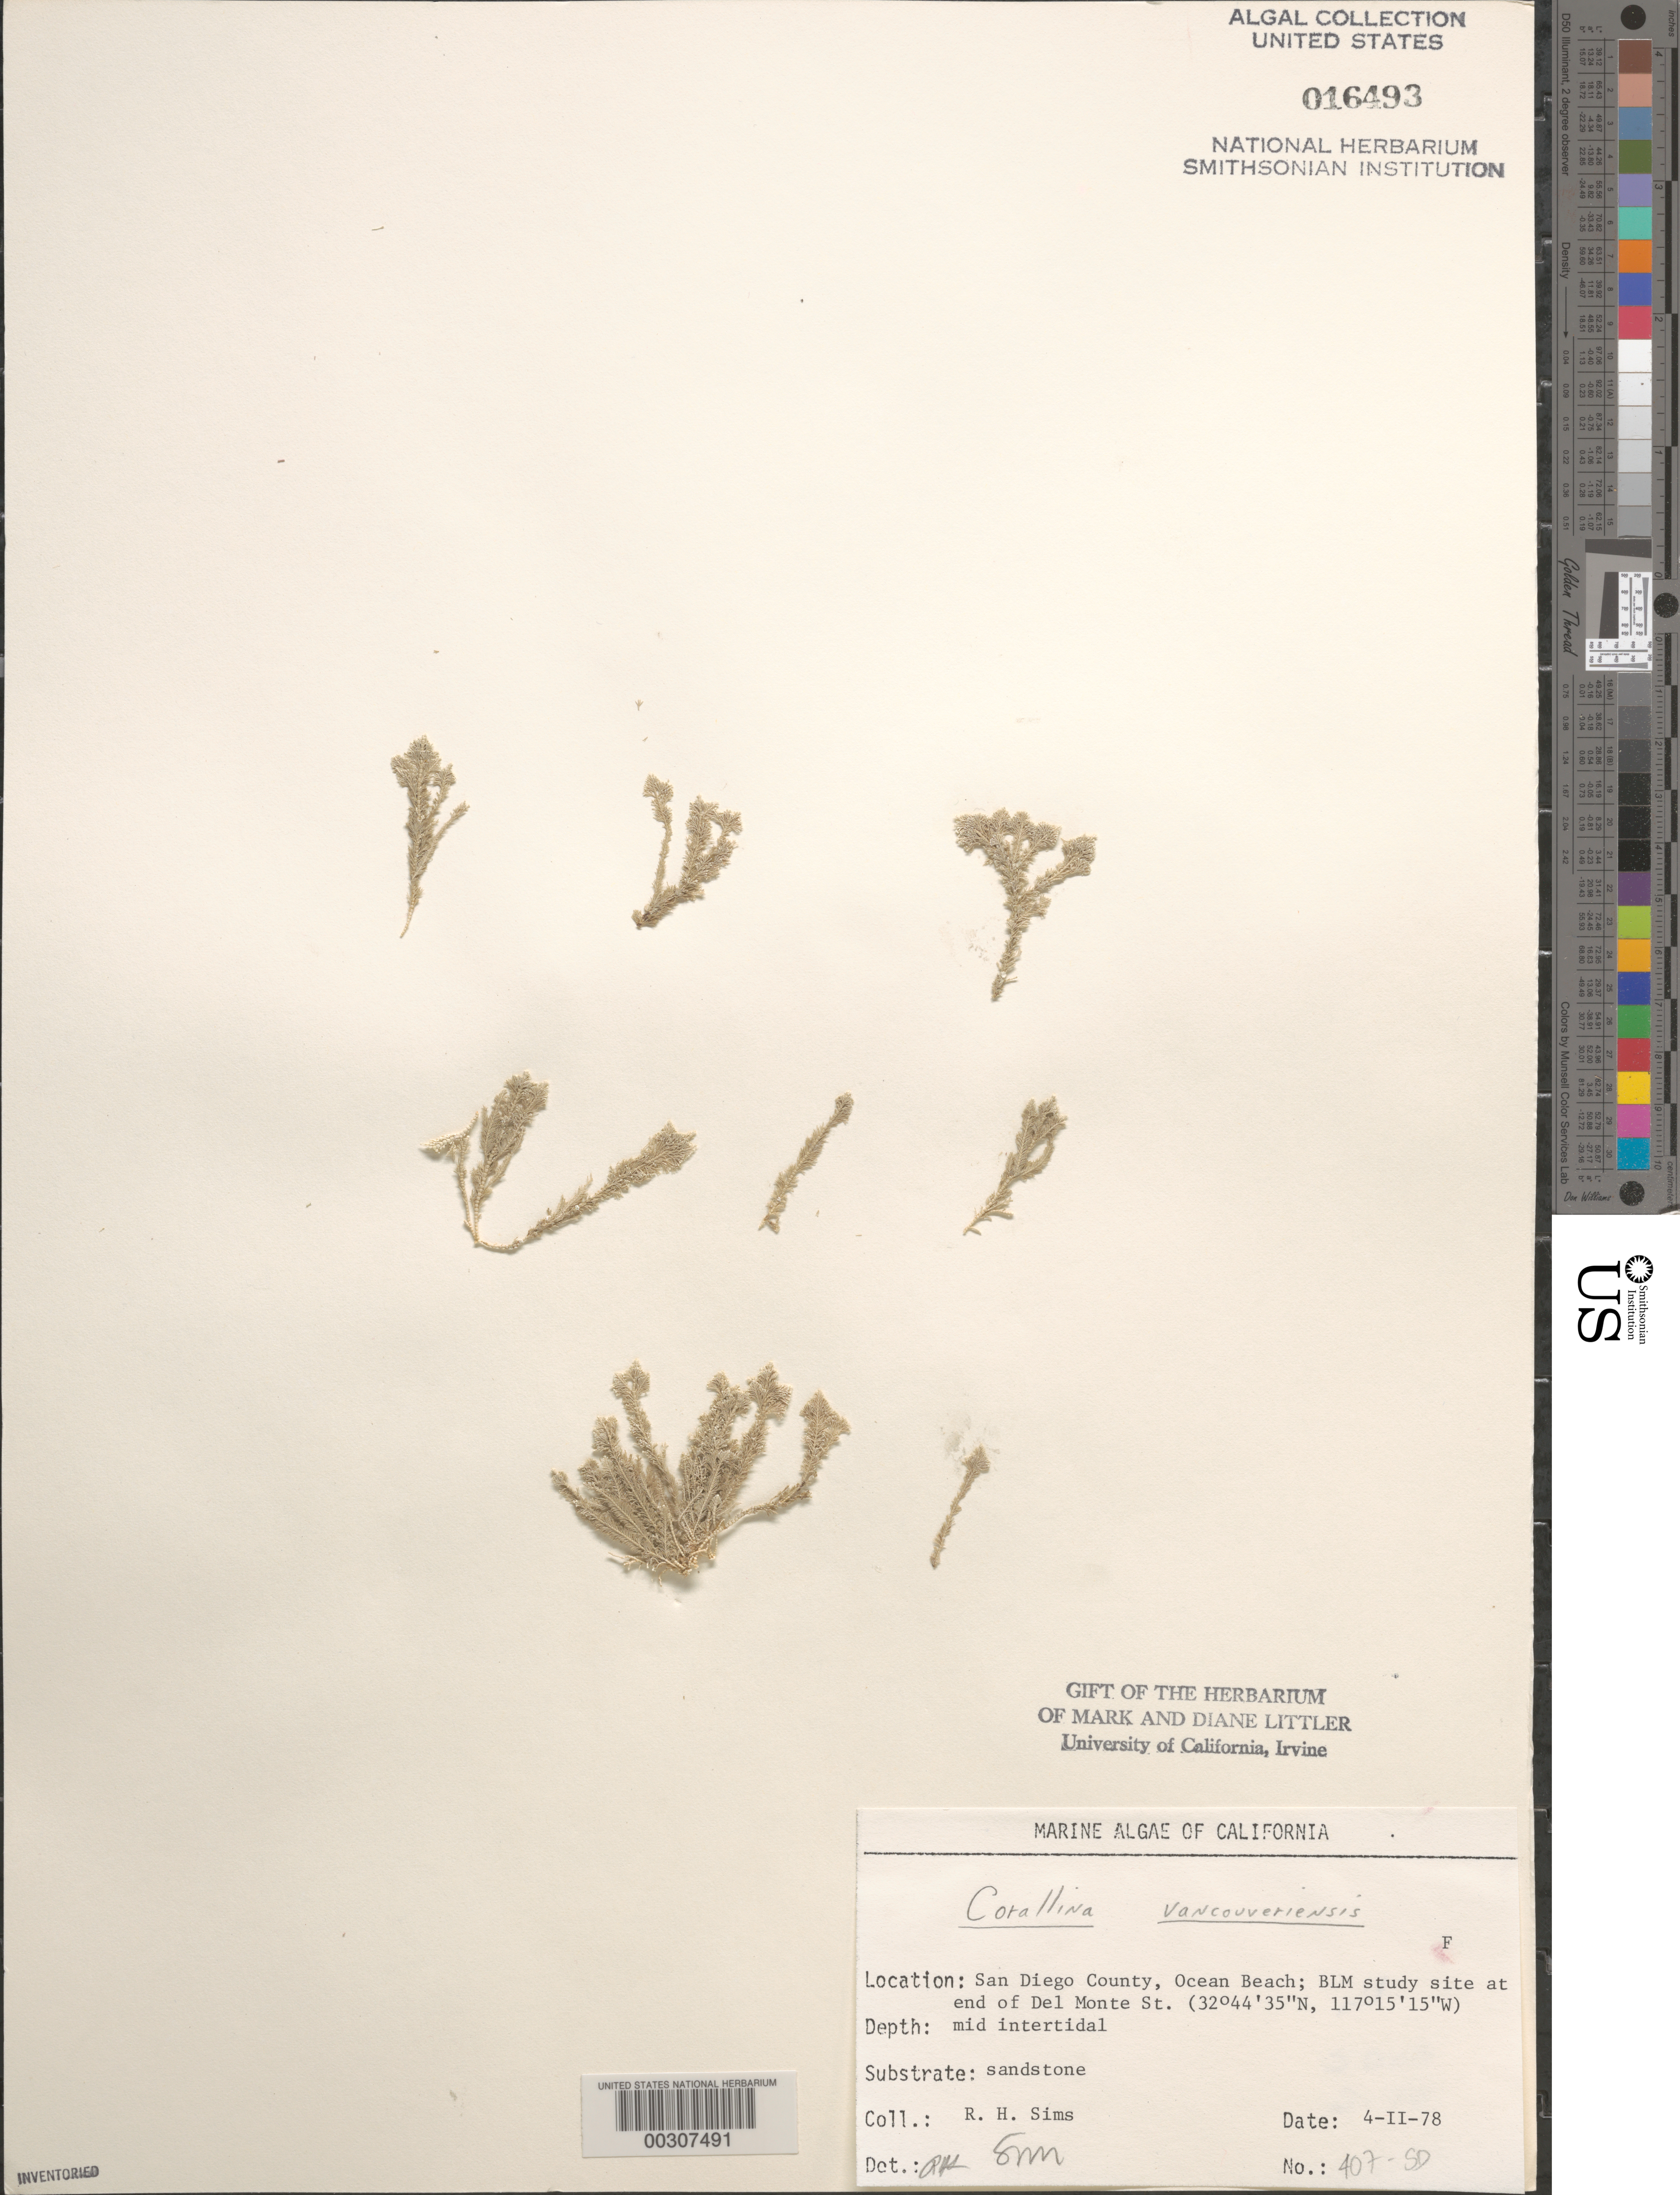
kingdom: Plantae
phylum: Rhodophyta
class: Florideophyceae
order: Corallinales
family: Corallinaceae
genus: Corallina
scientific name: Corallina vancouveriensis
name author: Yendo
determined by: Sims, Robert H.; Murray, S. N.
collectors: R. H. Sims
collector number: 407-SD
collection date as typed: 04 Feb 1978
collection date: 1978-02-04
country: United States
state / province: California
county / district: San Diego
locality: Ocean Beach, end of Del Monte Street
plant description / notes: BLM-SOCALBIGHT Rocky Intertidal Survey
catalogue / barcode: US 16493